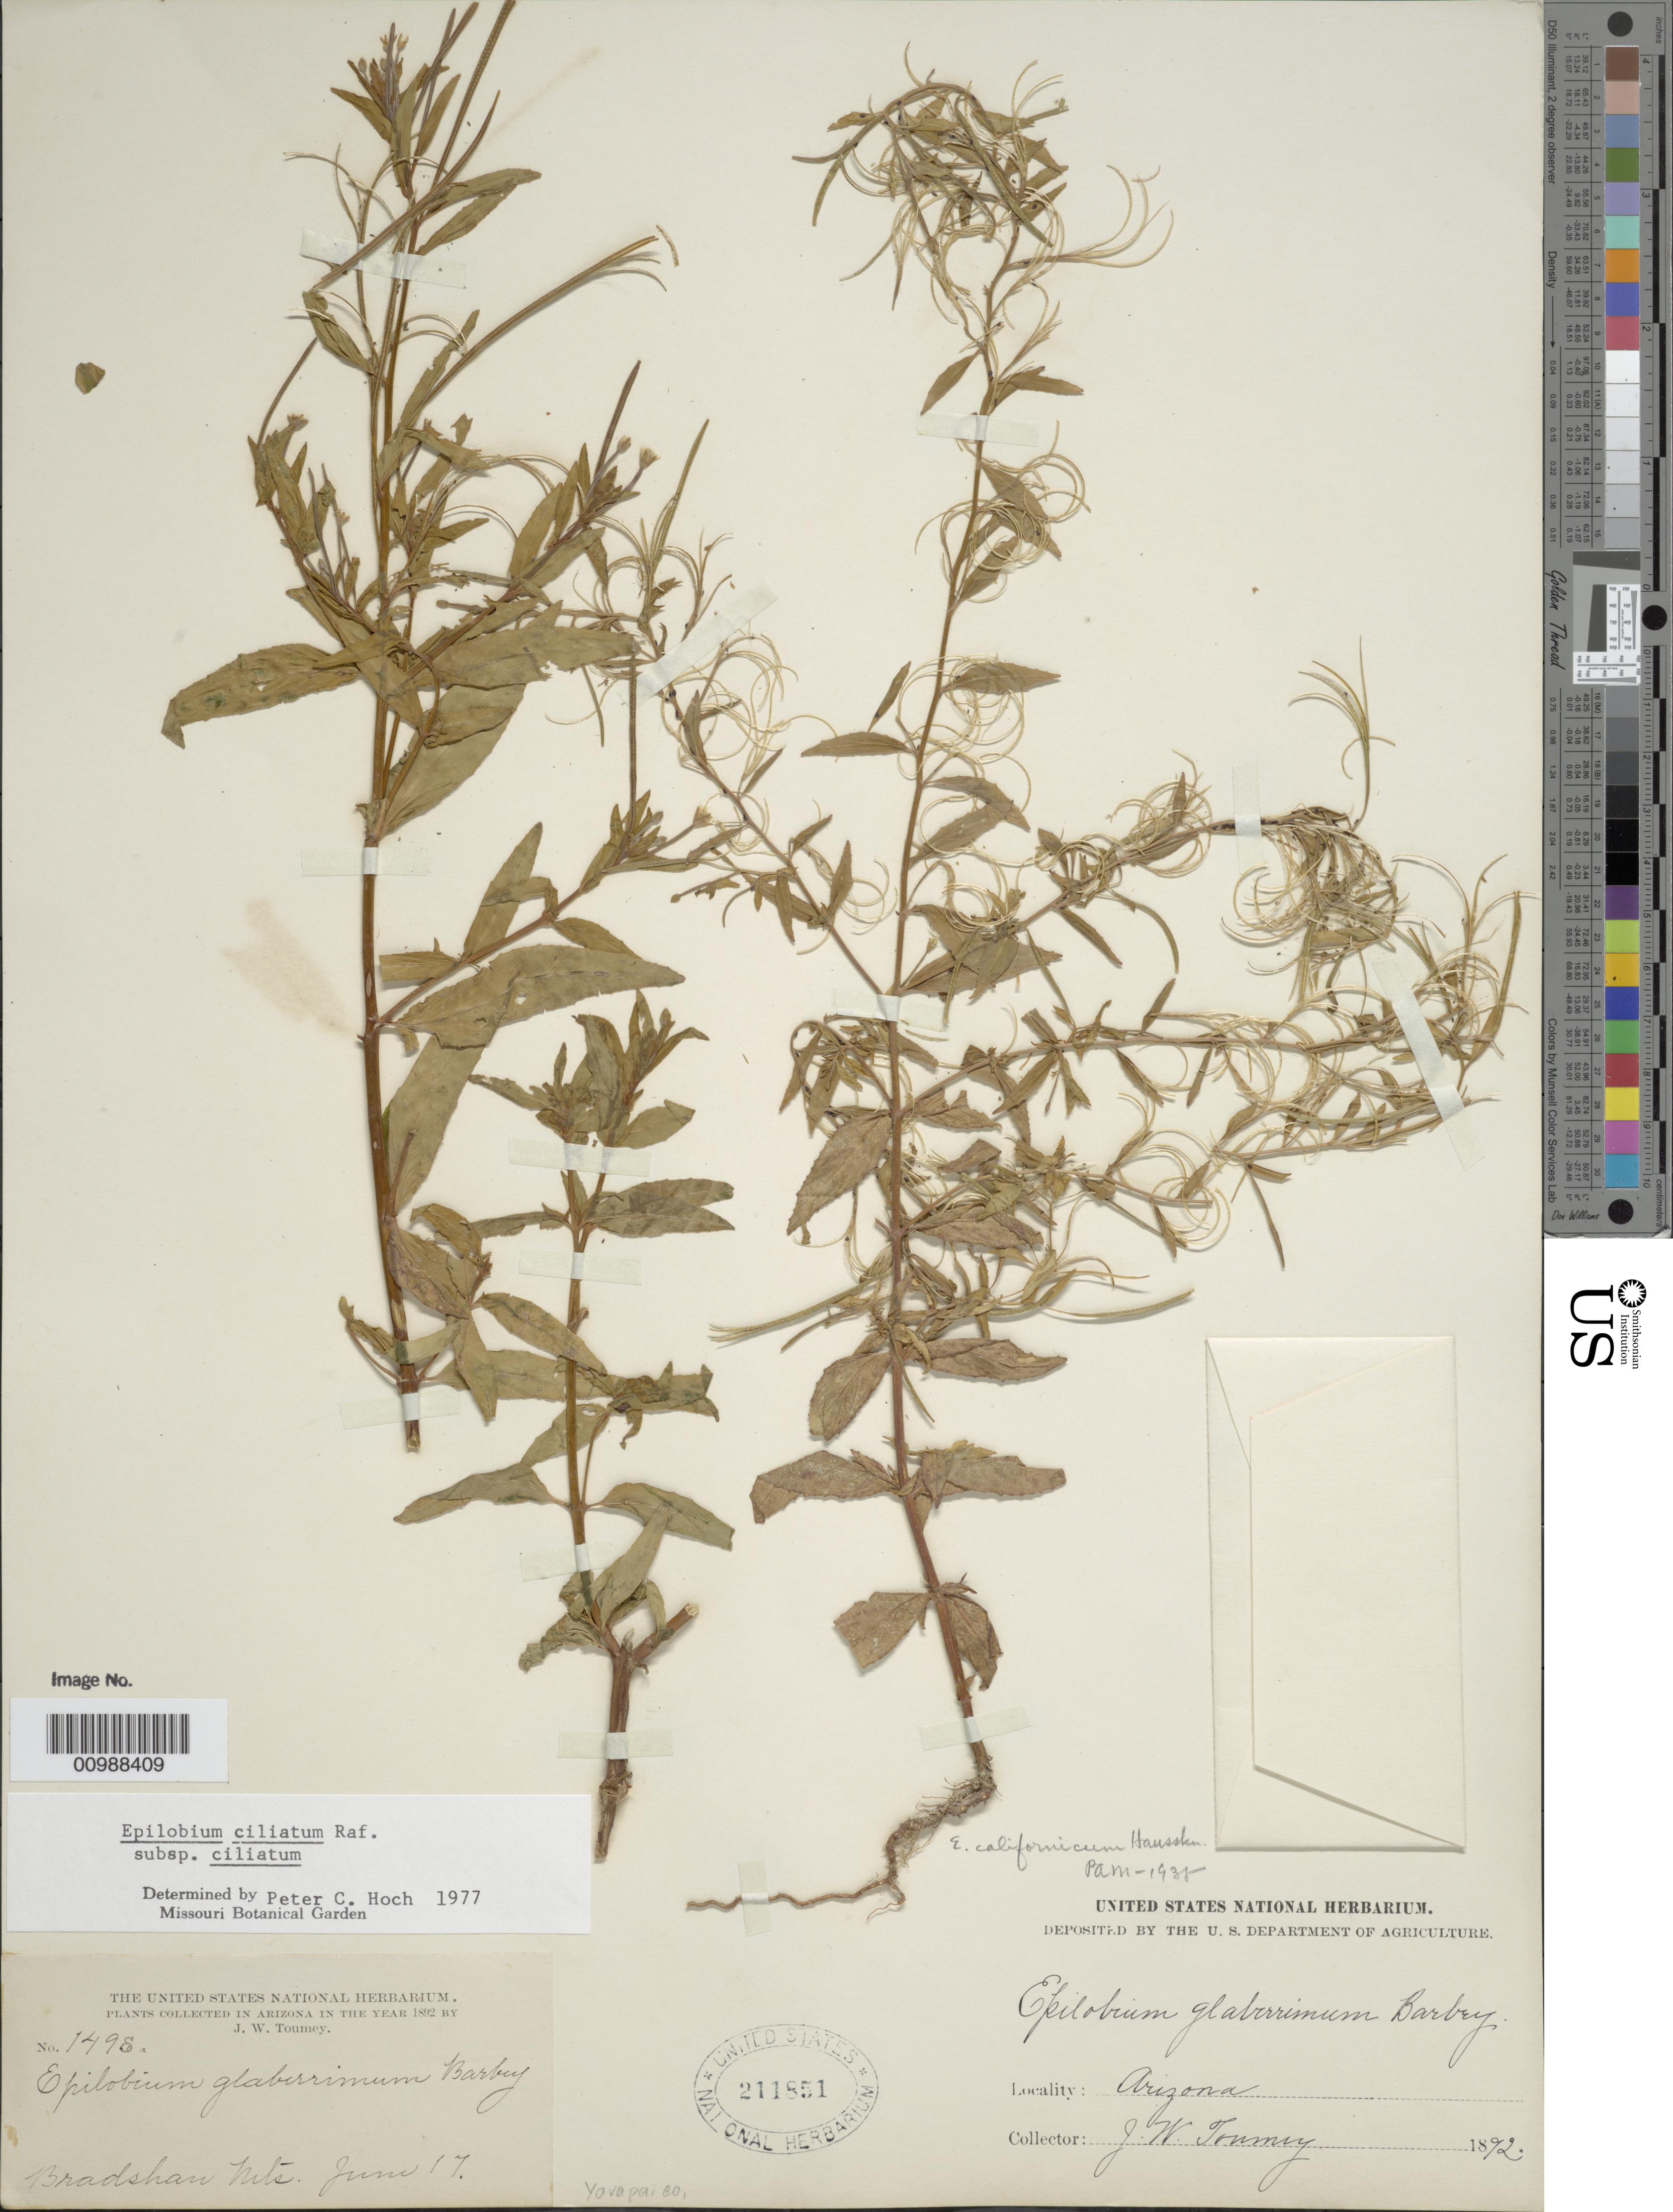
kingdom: Plantae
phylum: Tracheophyta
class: Magnoliopsida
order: Myrtales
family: Onagraceae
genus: Epilobium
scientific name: Epilobium ciliatum subsp. ciliatum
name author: Raf.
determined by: Hoch, P. C.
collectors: J. W. Toumey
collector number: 1498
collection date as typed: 17 Jun 1892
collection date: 1892-06-17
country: United States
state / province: Arizona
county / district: Yavapai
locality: Bradshaw Mountains.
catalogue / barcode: US 211851